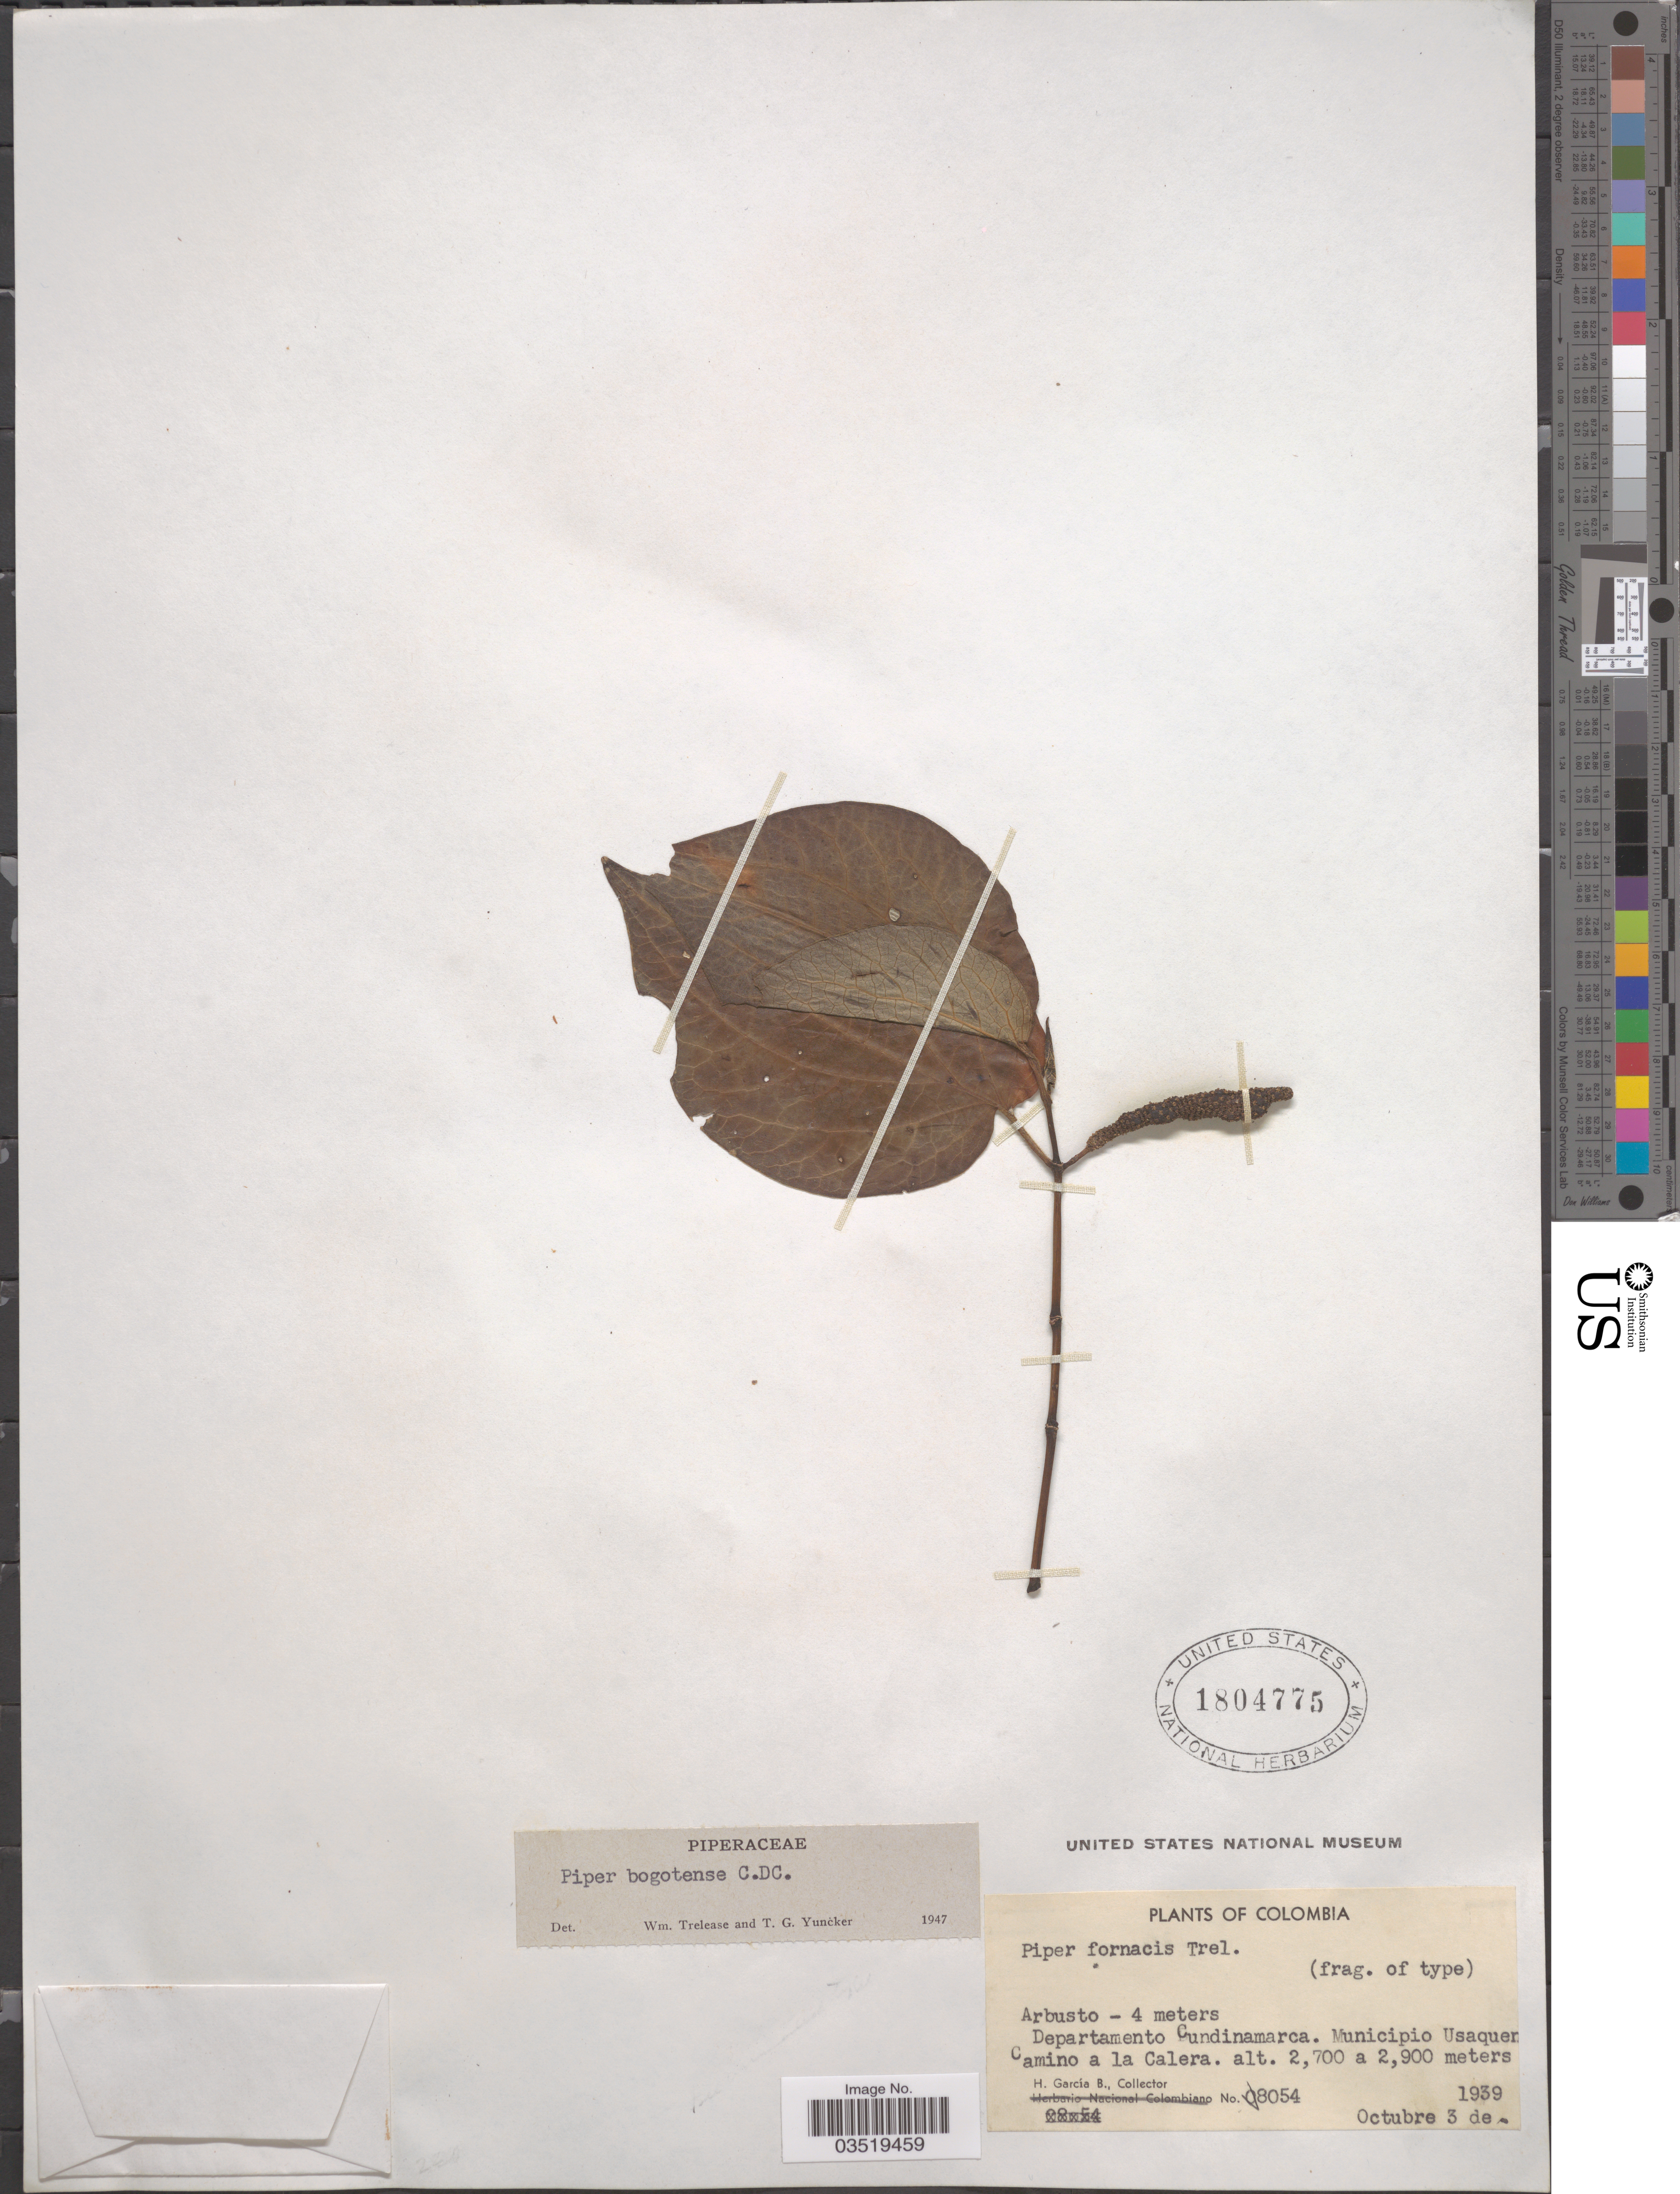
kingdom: Plantae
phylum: Tracheophyta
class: Magnoliopsida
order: Piperales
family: Piperaceae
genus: Piper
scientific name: Piper bogotense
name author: C. DC.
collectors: H. García B.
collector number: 8054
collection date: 1939-10-03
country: Colombia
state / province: Cundinamarca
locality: Departamento Cundinamarca. Municipio Usaquen. Camino a la Calera.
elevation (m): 2700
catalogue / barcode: US 1804775